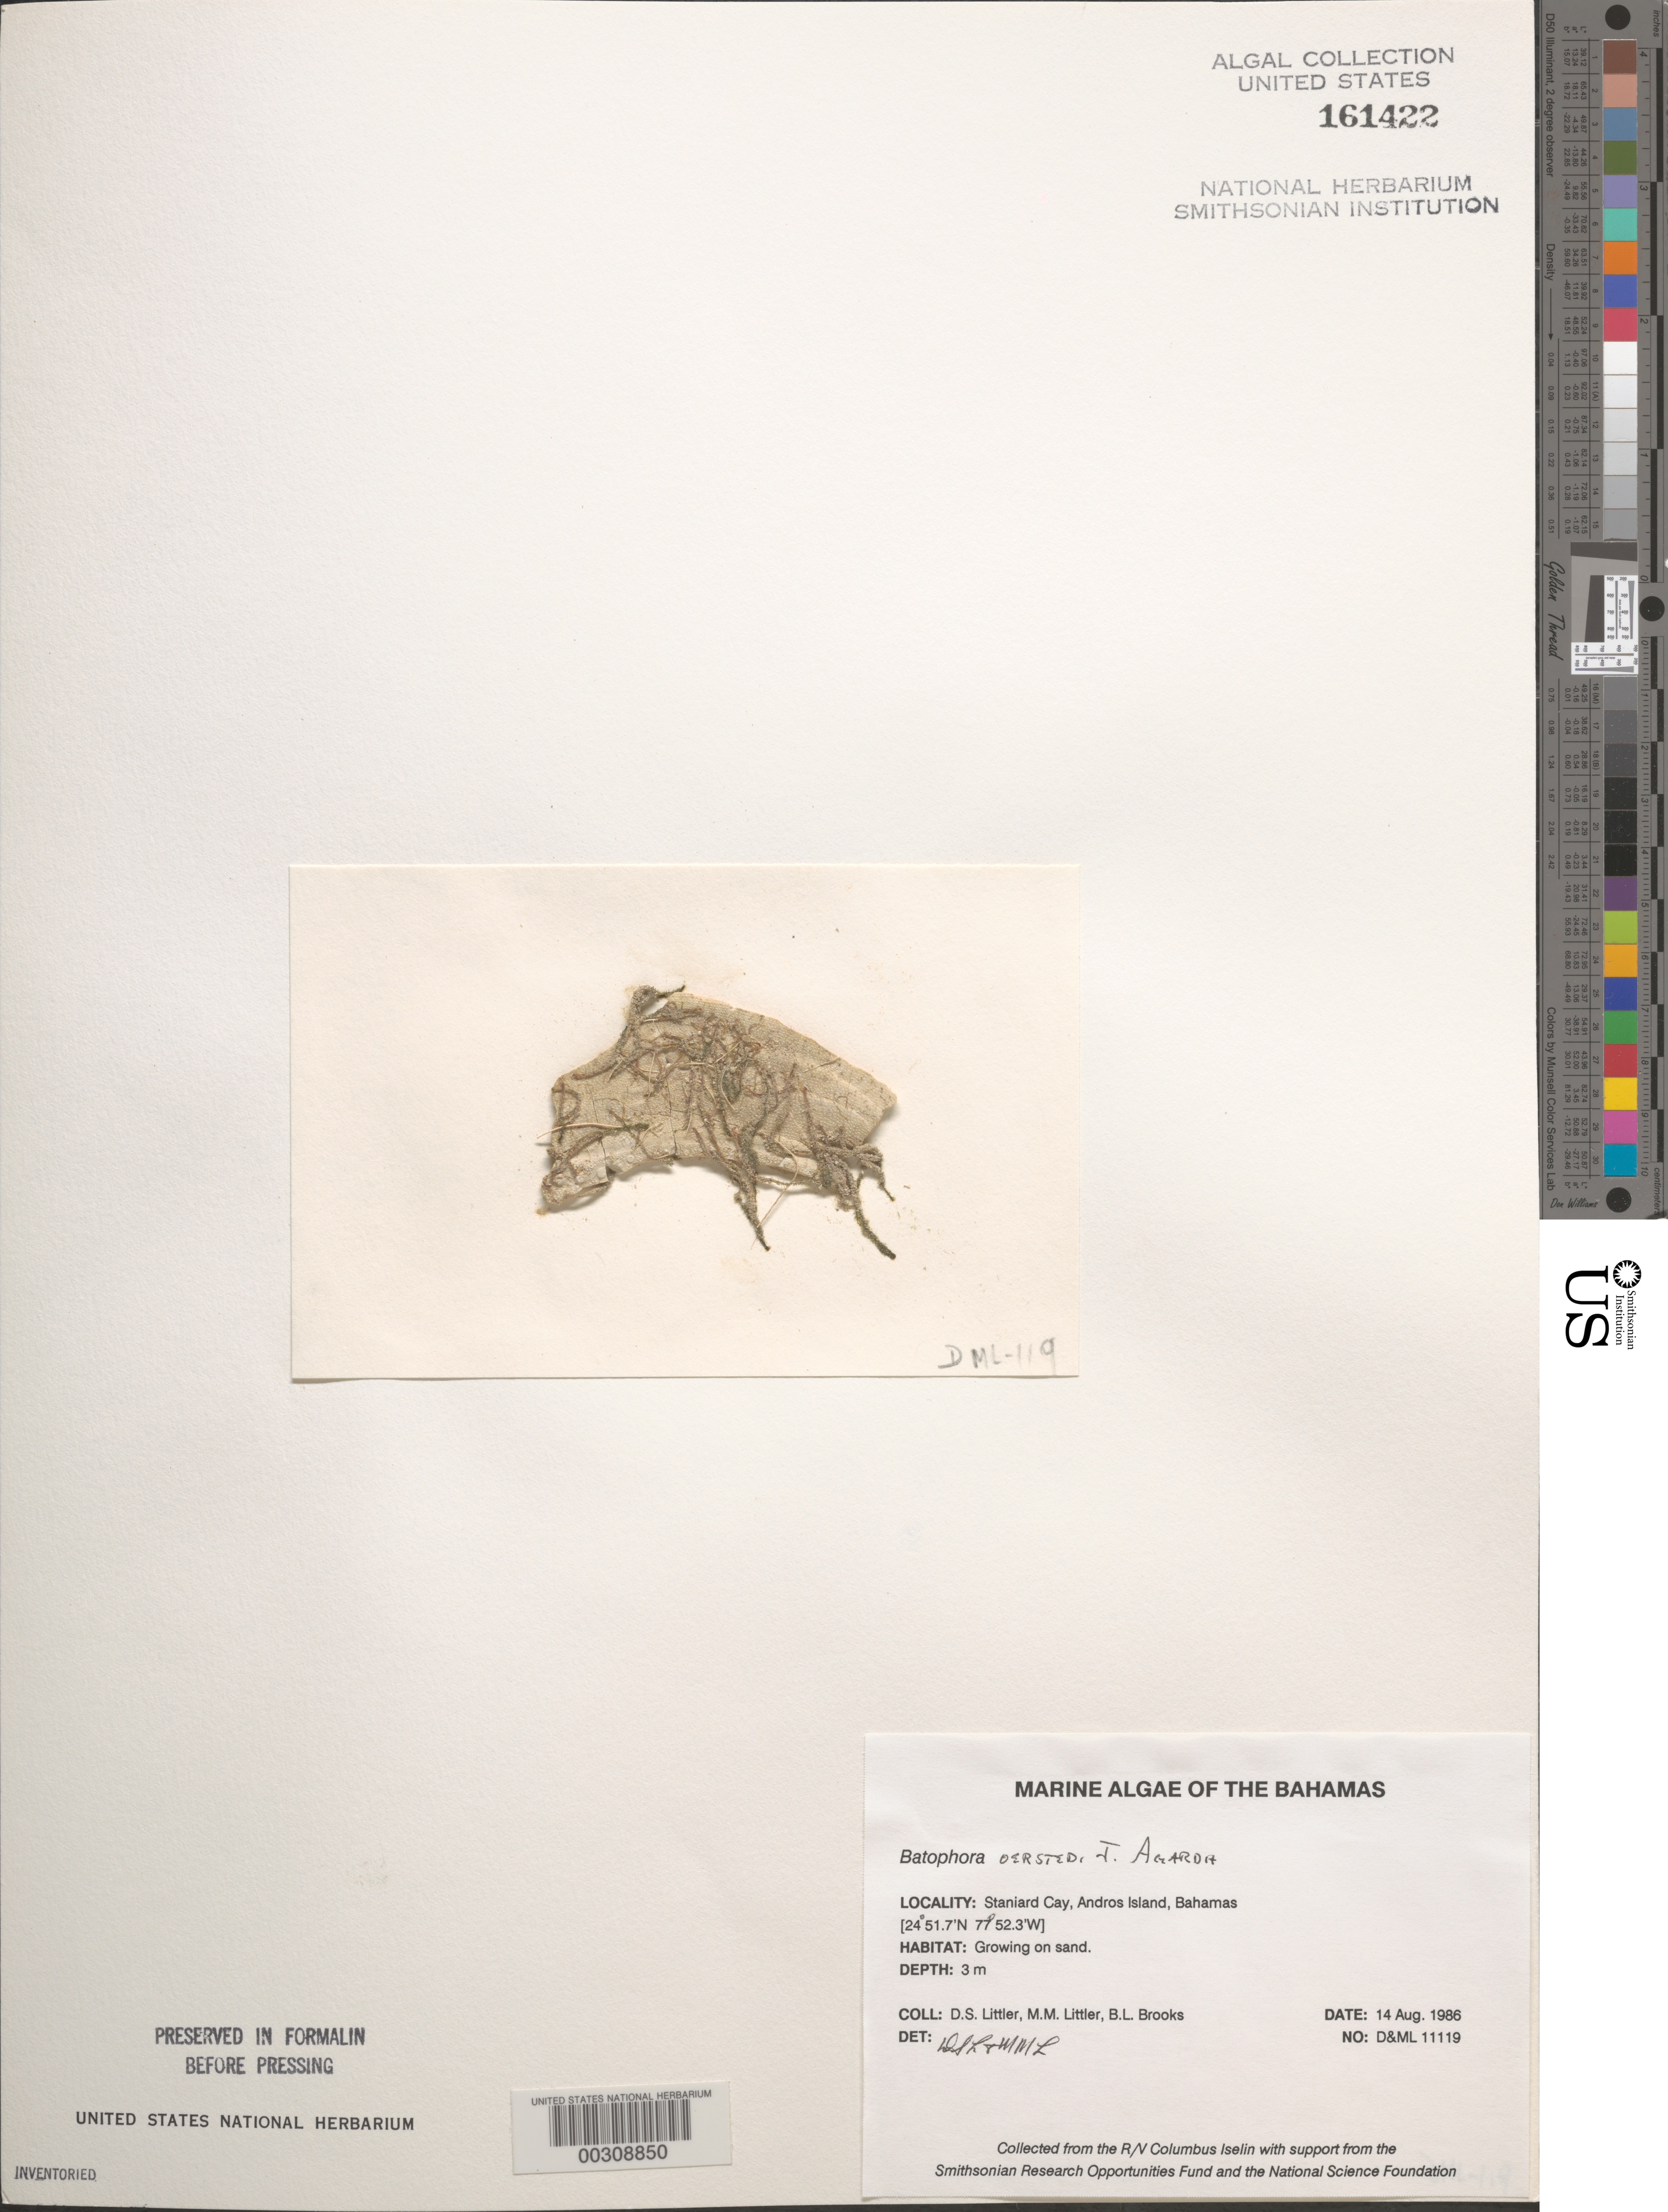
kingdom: Plantae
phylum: Chlorophyta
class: Ulvophyceae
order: Dasycladales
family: Dasycladaceae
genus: Batophora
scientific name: Batophora oerstedii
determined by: Littler, D. S.; Littler, M. M.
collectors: D. S. Littler, M. M. Littler & B. Brooks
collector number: D&ML 11119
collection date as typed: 14 Aug 1986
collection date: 1986-08-14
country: Bahamas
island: Staniard Cay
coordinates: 24 51.7' N, 77 52.3' W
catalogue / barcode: US 161422